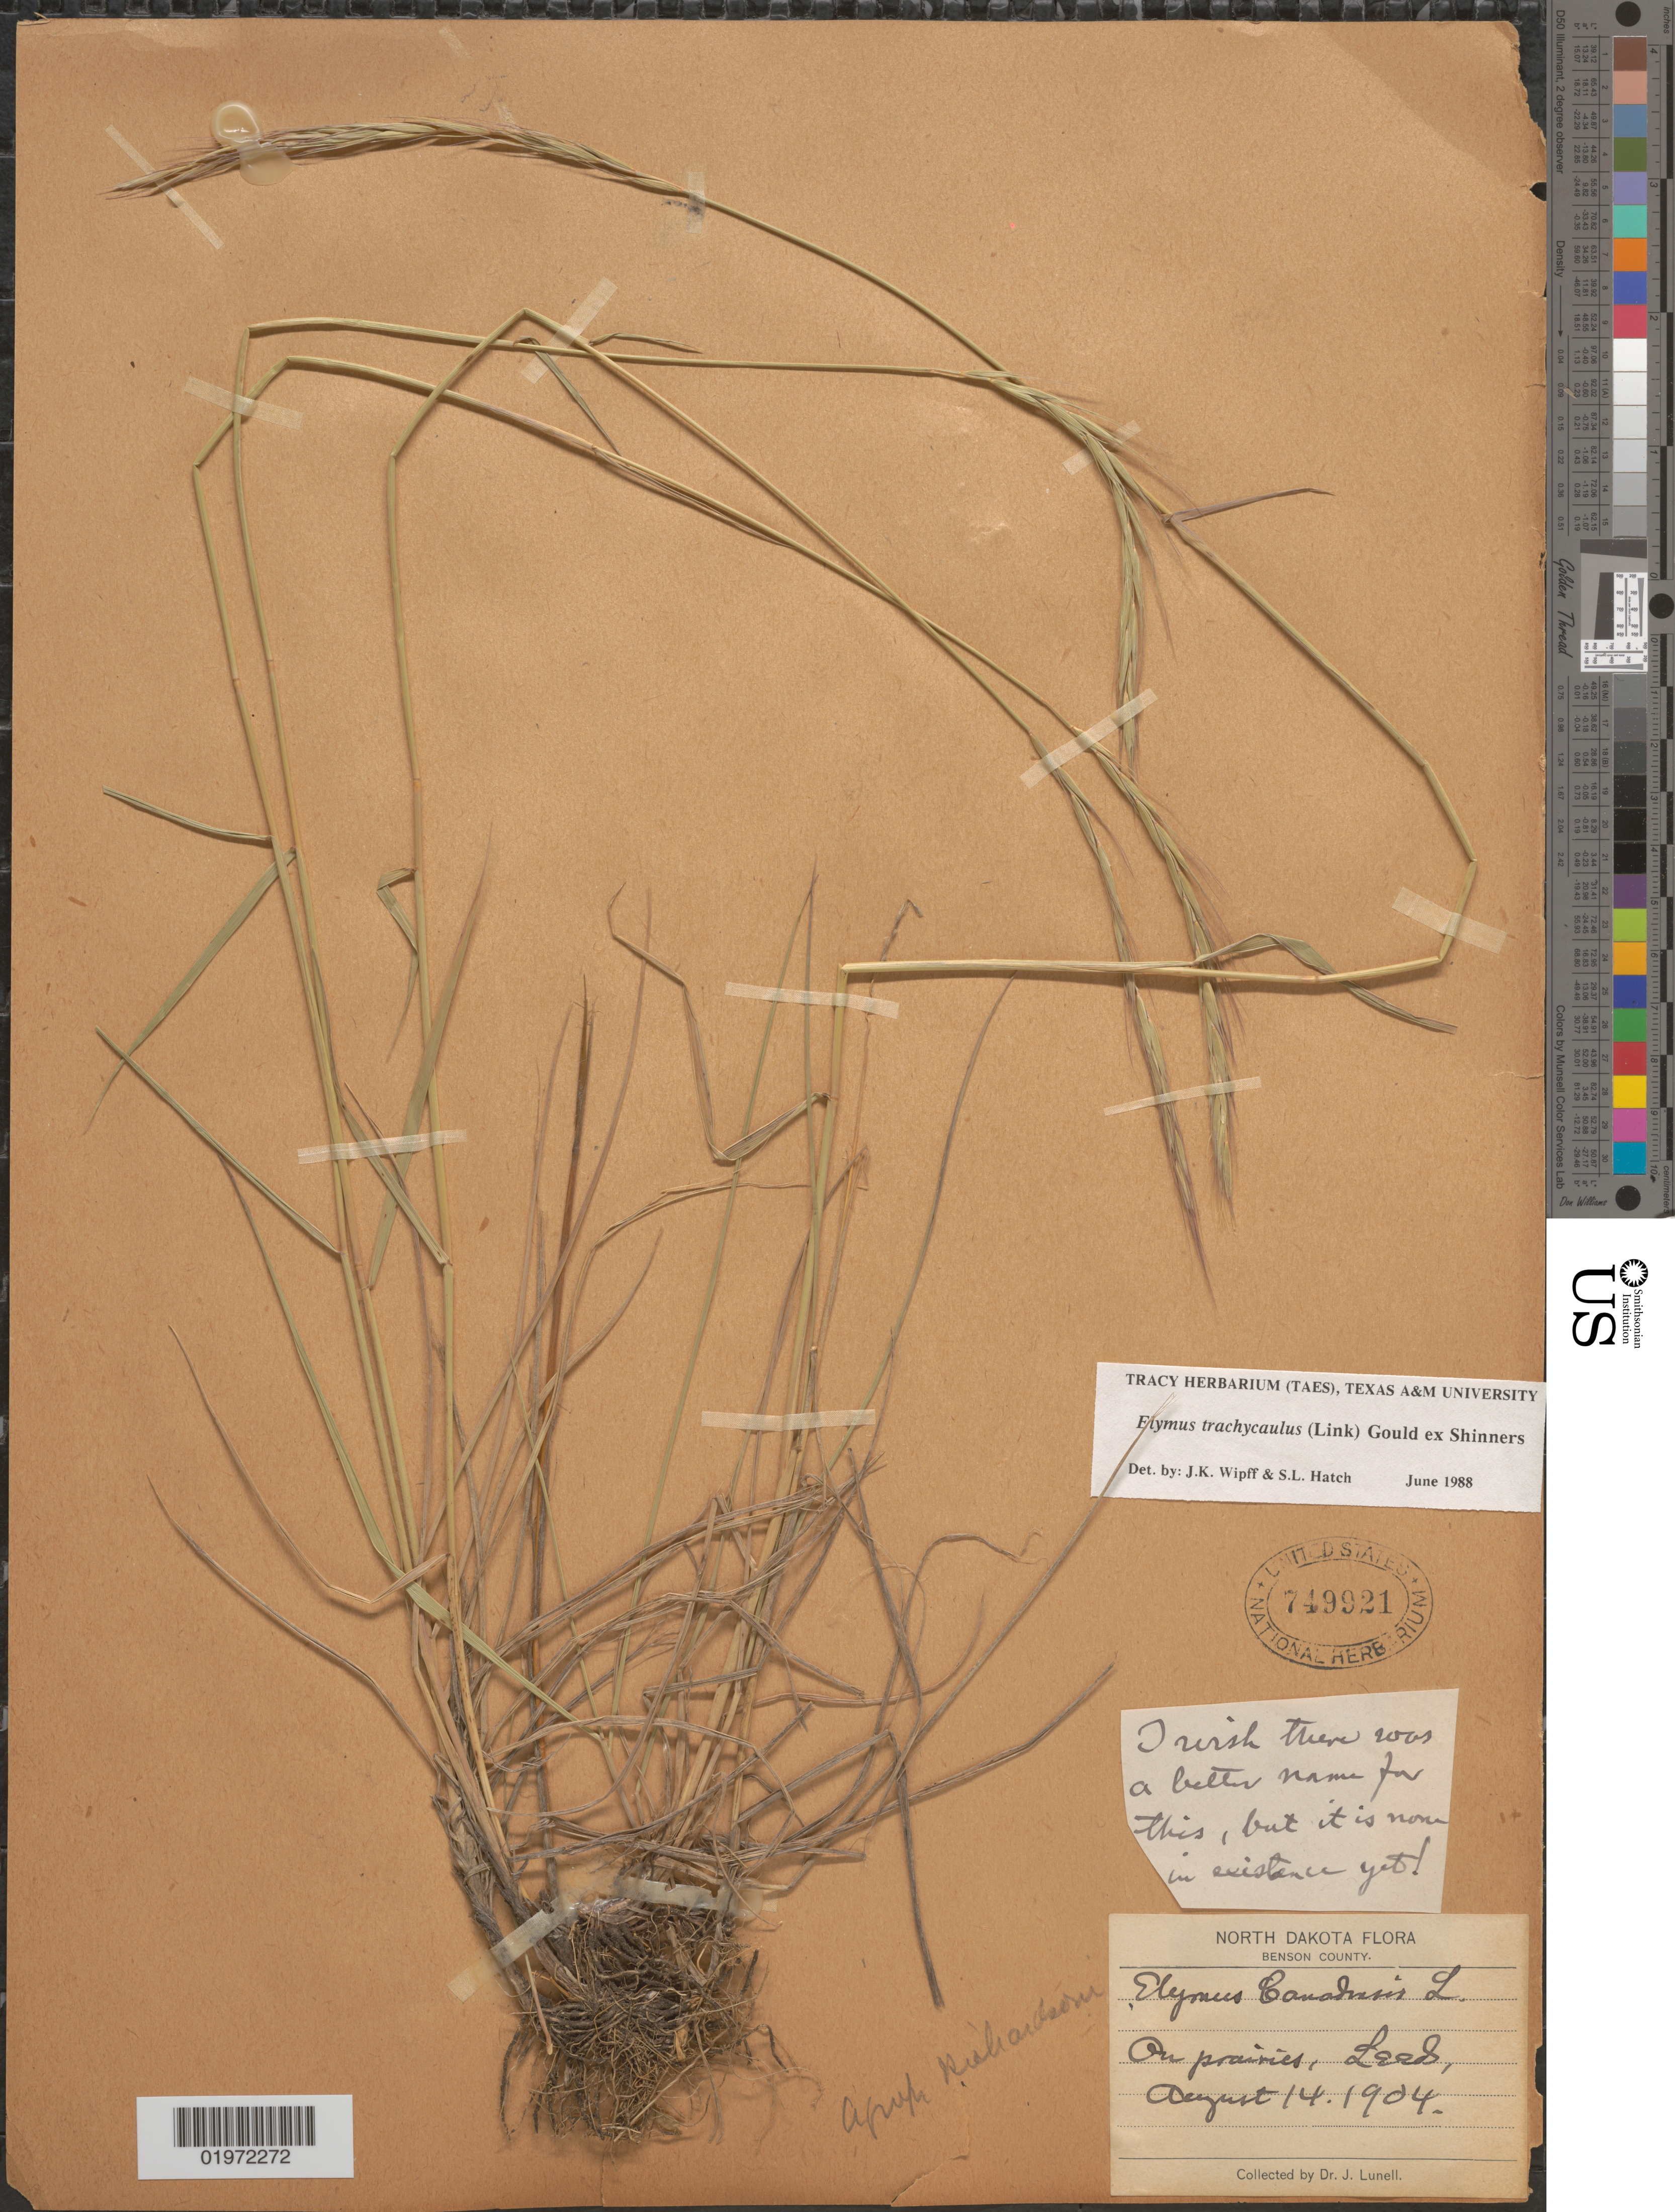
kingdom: Plantae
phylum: Tracheophyta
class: Liliopsida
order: Poales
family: Poaceae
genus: Elymus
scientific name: Elymus trachycaulus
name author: (Link) Gould ex Shinners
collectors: J. Lunell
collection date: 1904-08-14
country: United States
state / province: North Dakota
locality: Benson County. On prairies, Leeds.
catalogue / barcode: US 749921